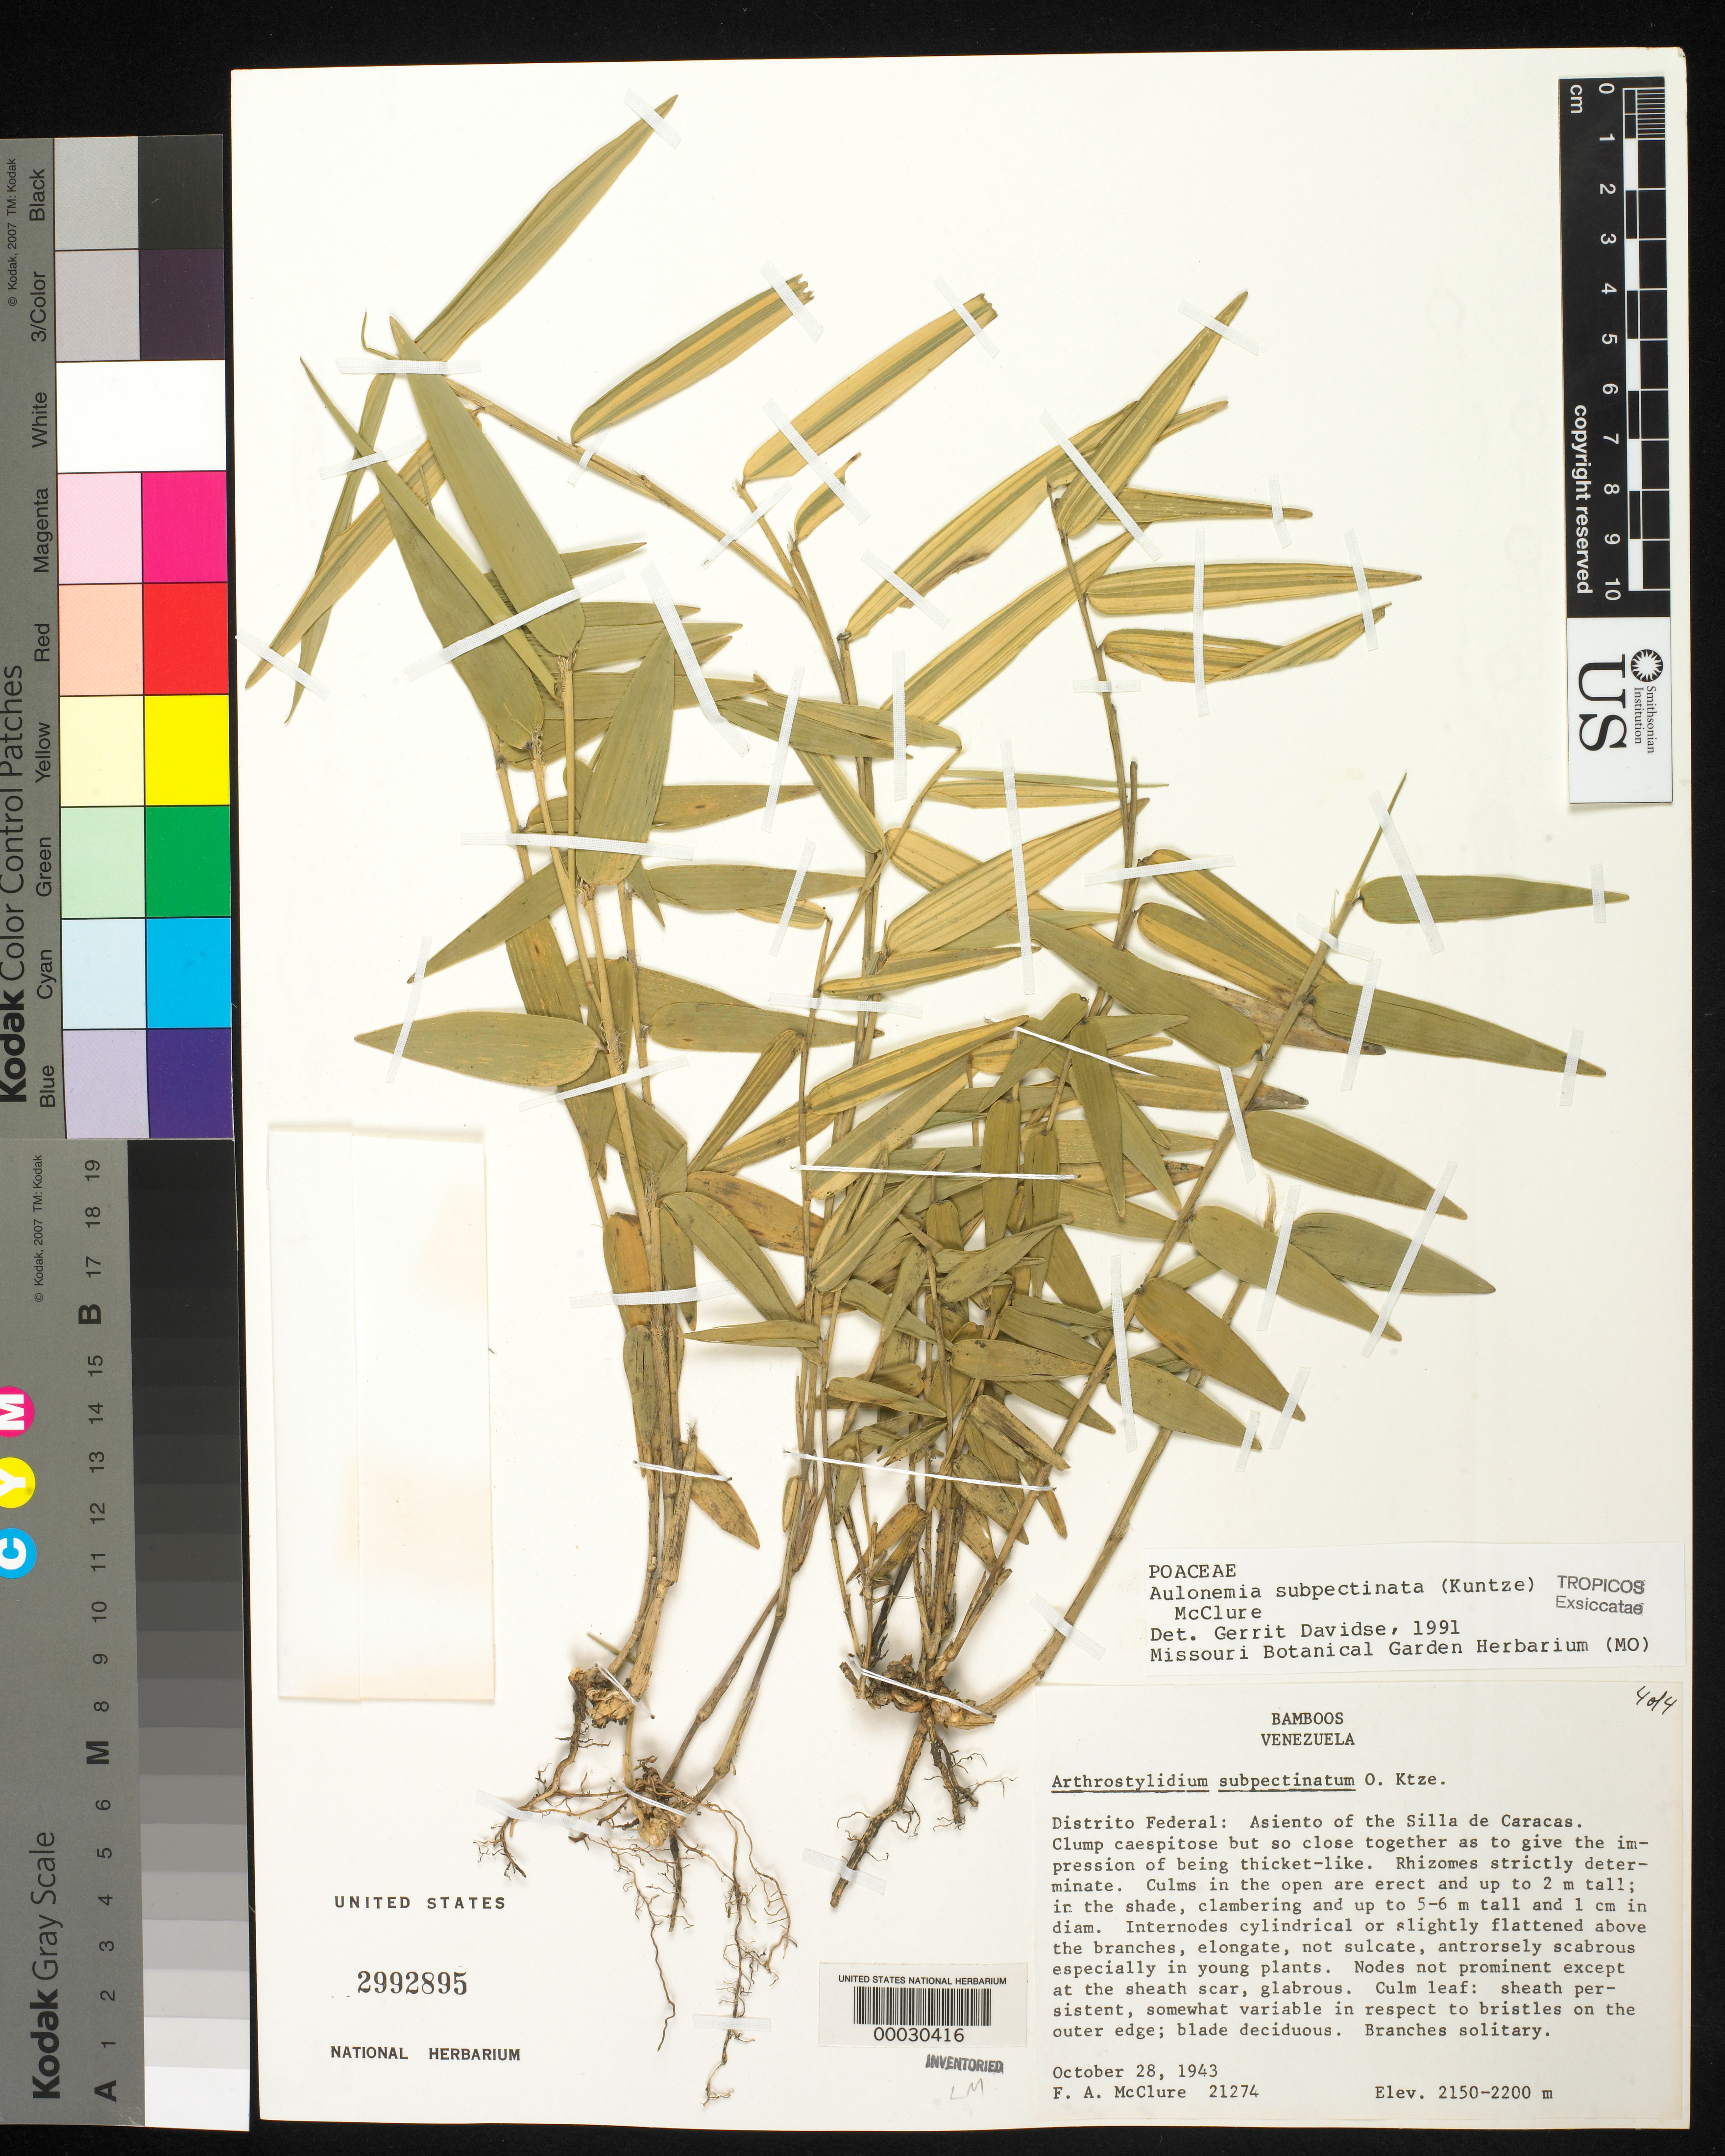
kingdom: Plantae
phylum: Tracheophyta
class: Liliopsida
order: Poales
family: Poaceae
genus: Aulonemia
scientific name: Aulonemia subpectinata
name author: (Kuntze) McClure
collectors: F. A. McClure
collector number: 21274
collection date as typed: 28 Oct 1943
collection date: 1943-10-28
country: Venezuela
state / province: Distrito Federal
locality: Asiento of the silla de caracas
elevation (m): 2150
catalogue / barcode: US 2992895